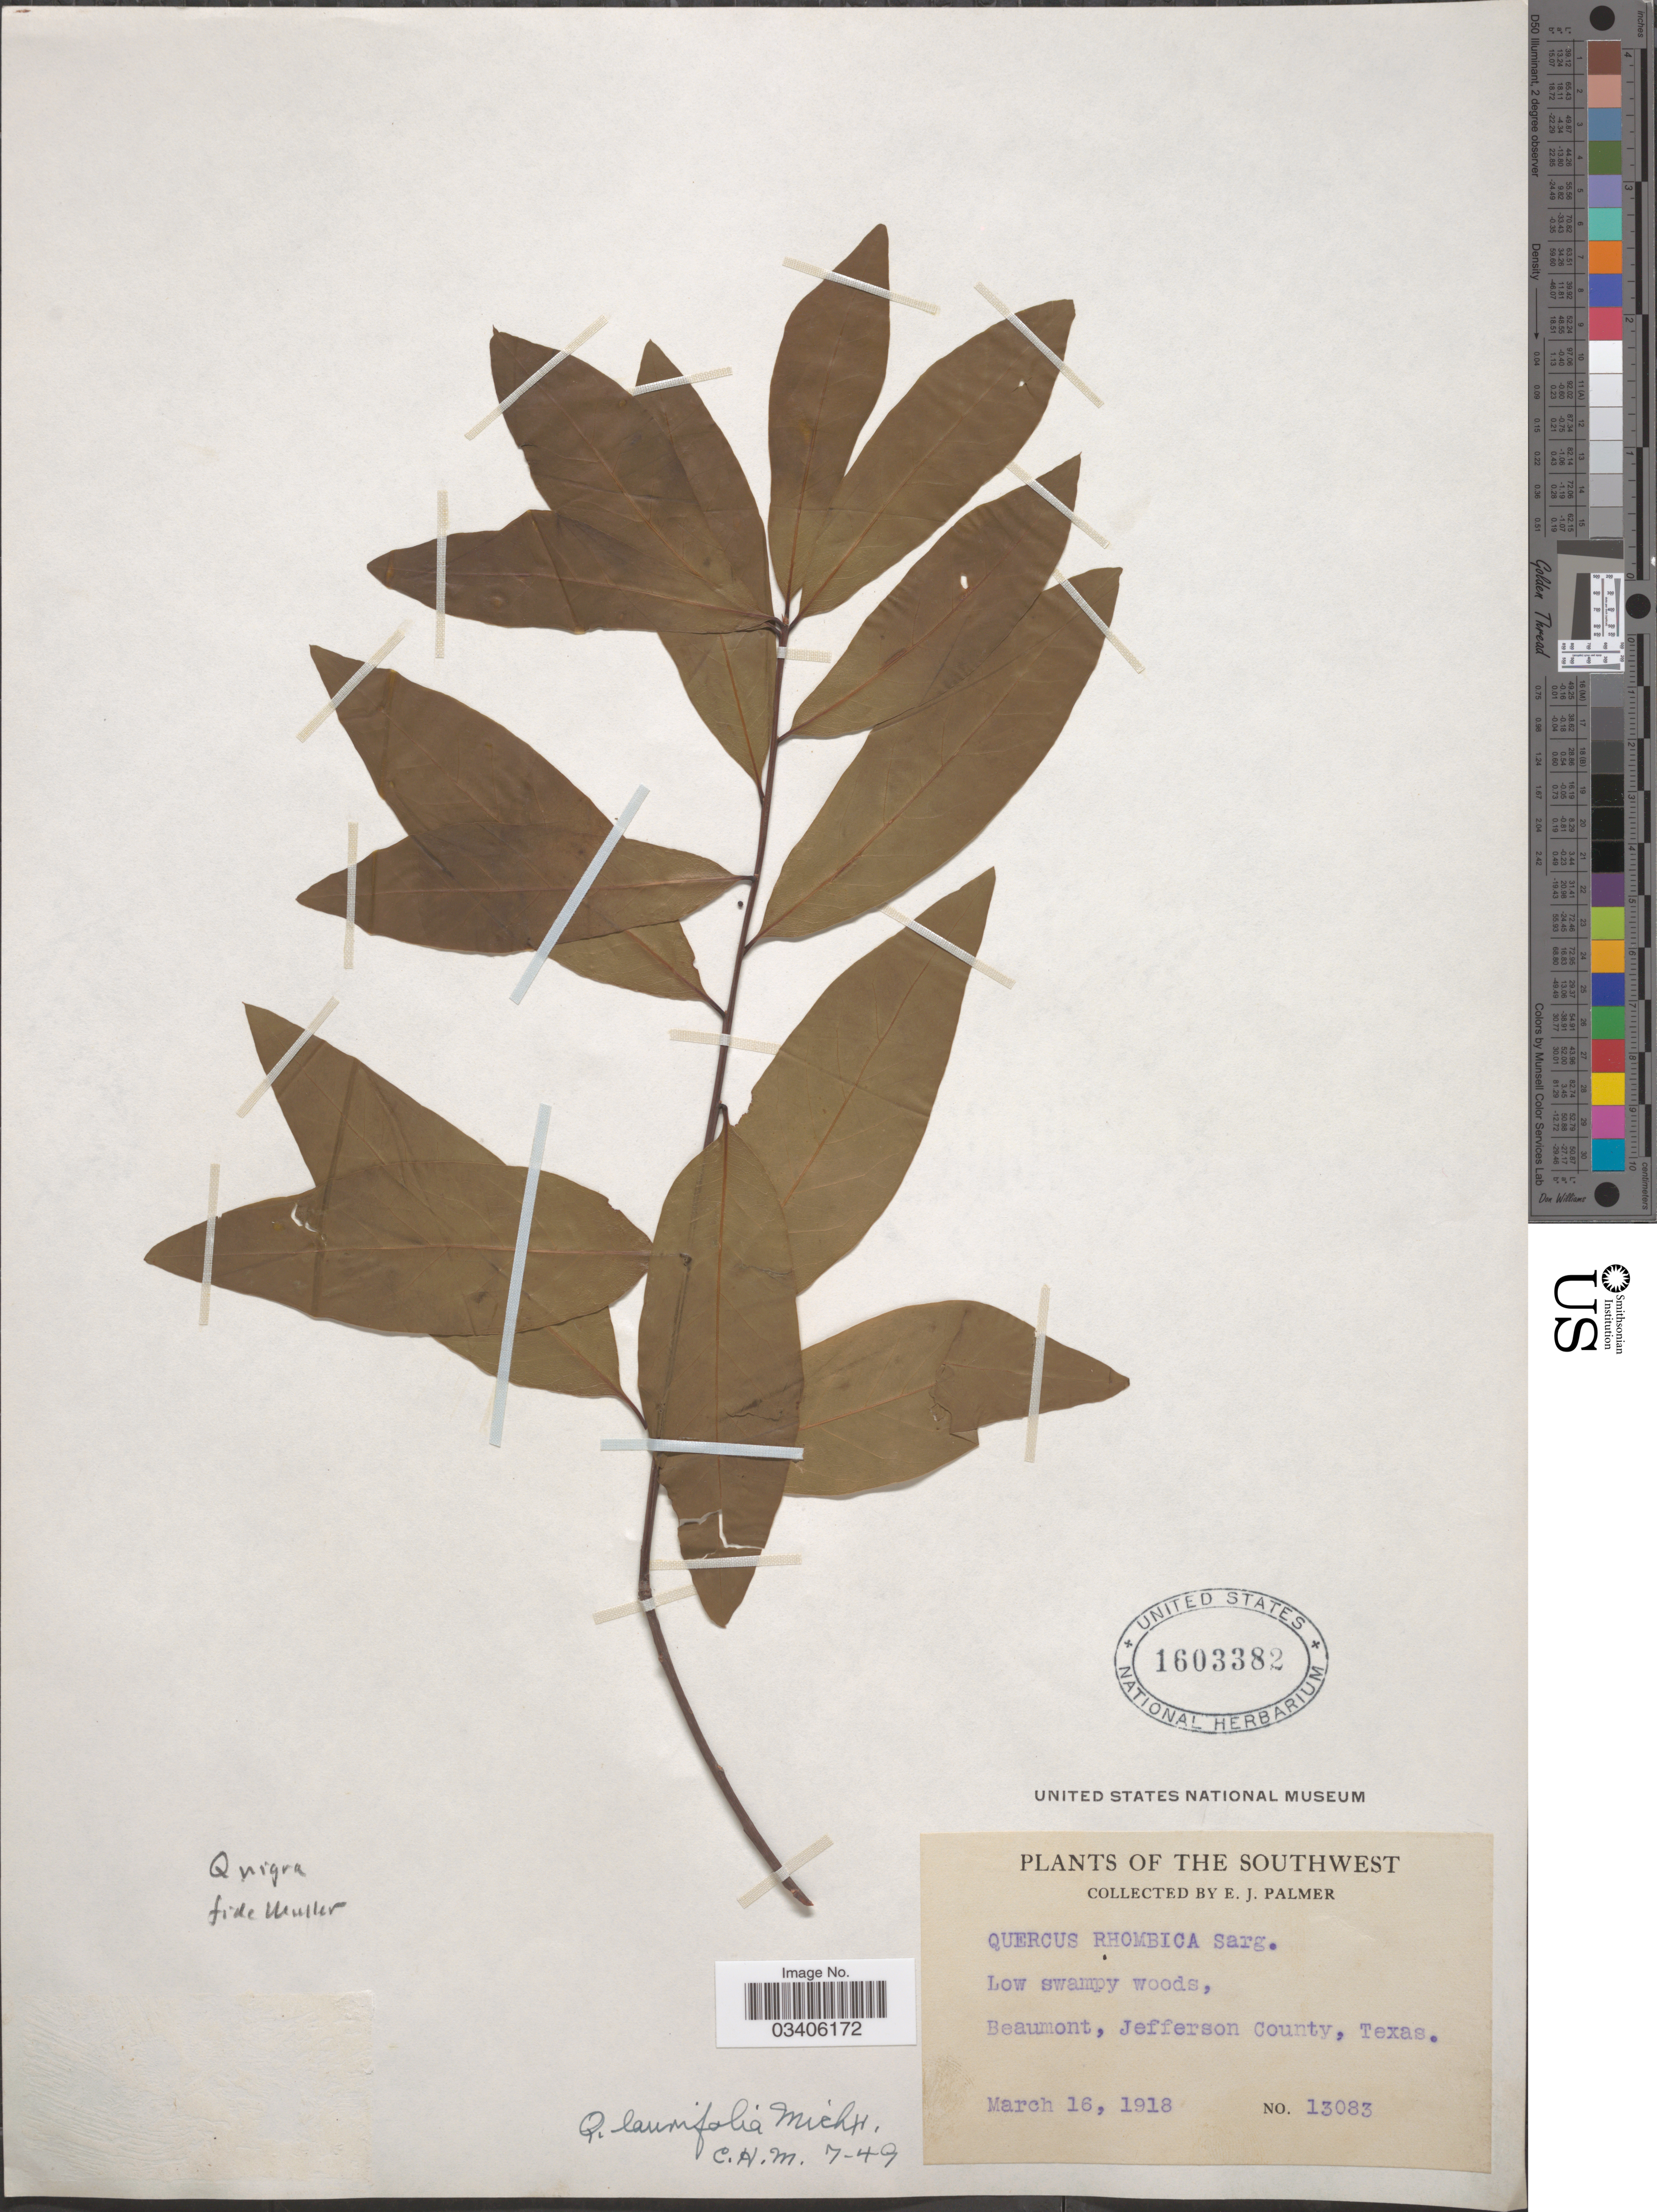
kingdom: Plantae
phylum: Tracheophyta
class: Magnoliopsida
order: Fagales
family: Fagaceae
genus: Quercus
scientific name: Quercus laurifolia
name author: Michx.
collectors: E. J. Palmer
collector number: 13083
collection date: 1918-03-16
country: United States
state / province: Texas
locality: The Southwest. Beaumont, Jefferson County.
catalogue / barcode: US 1603382